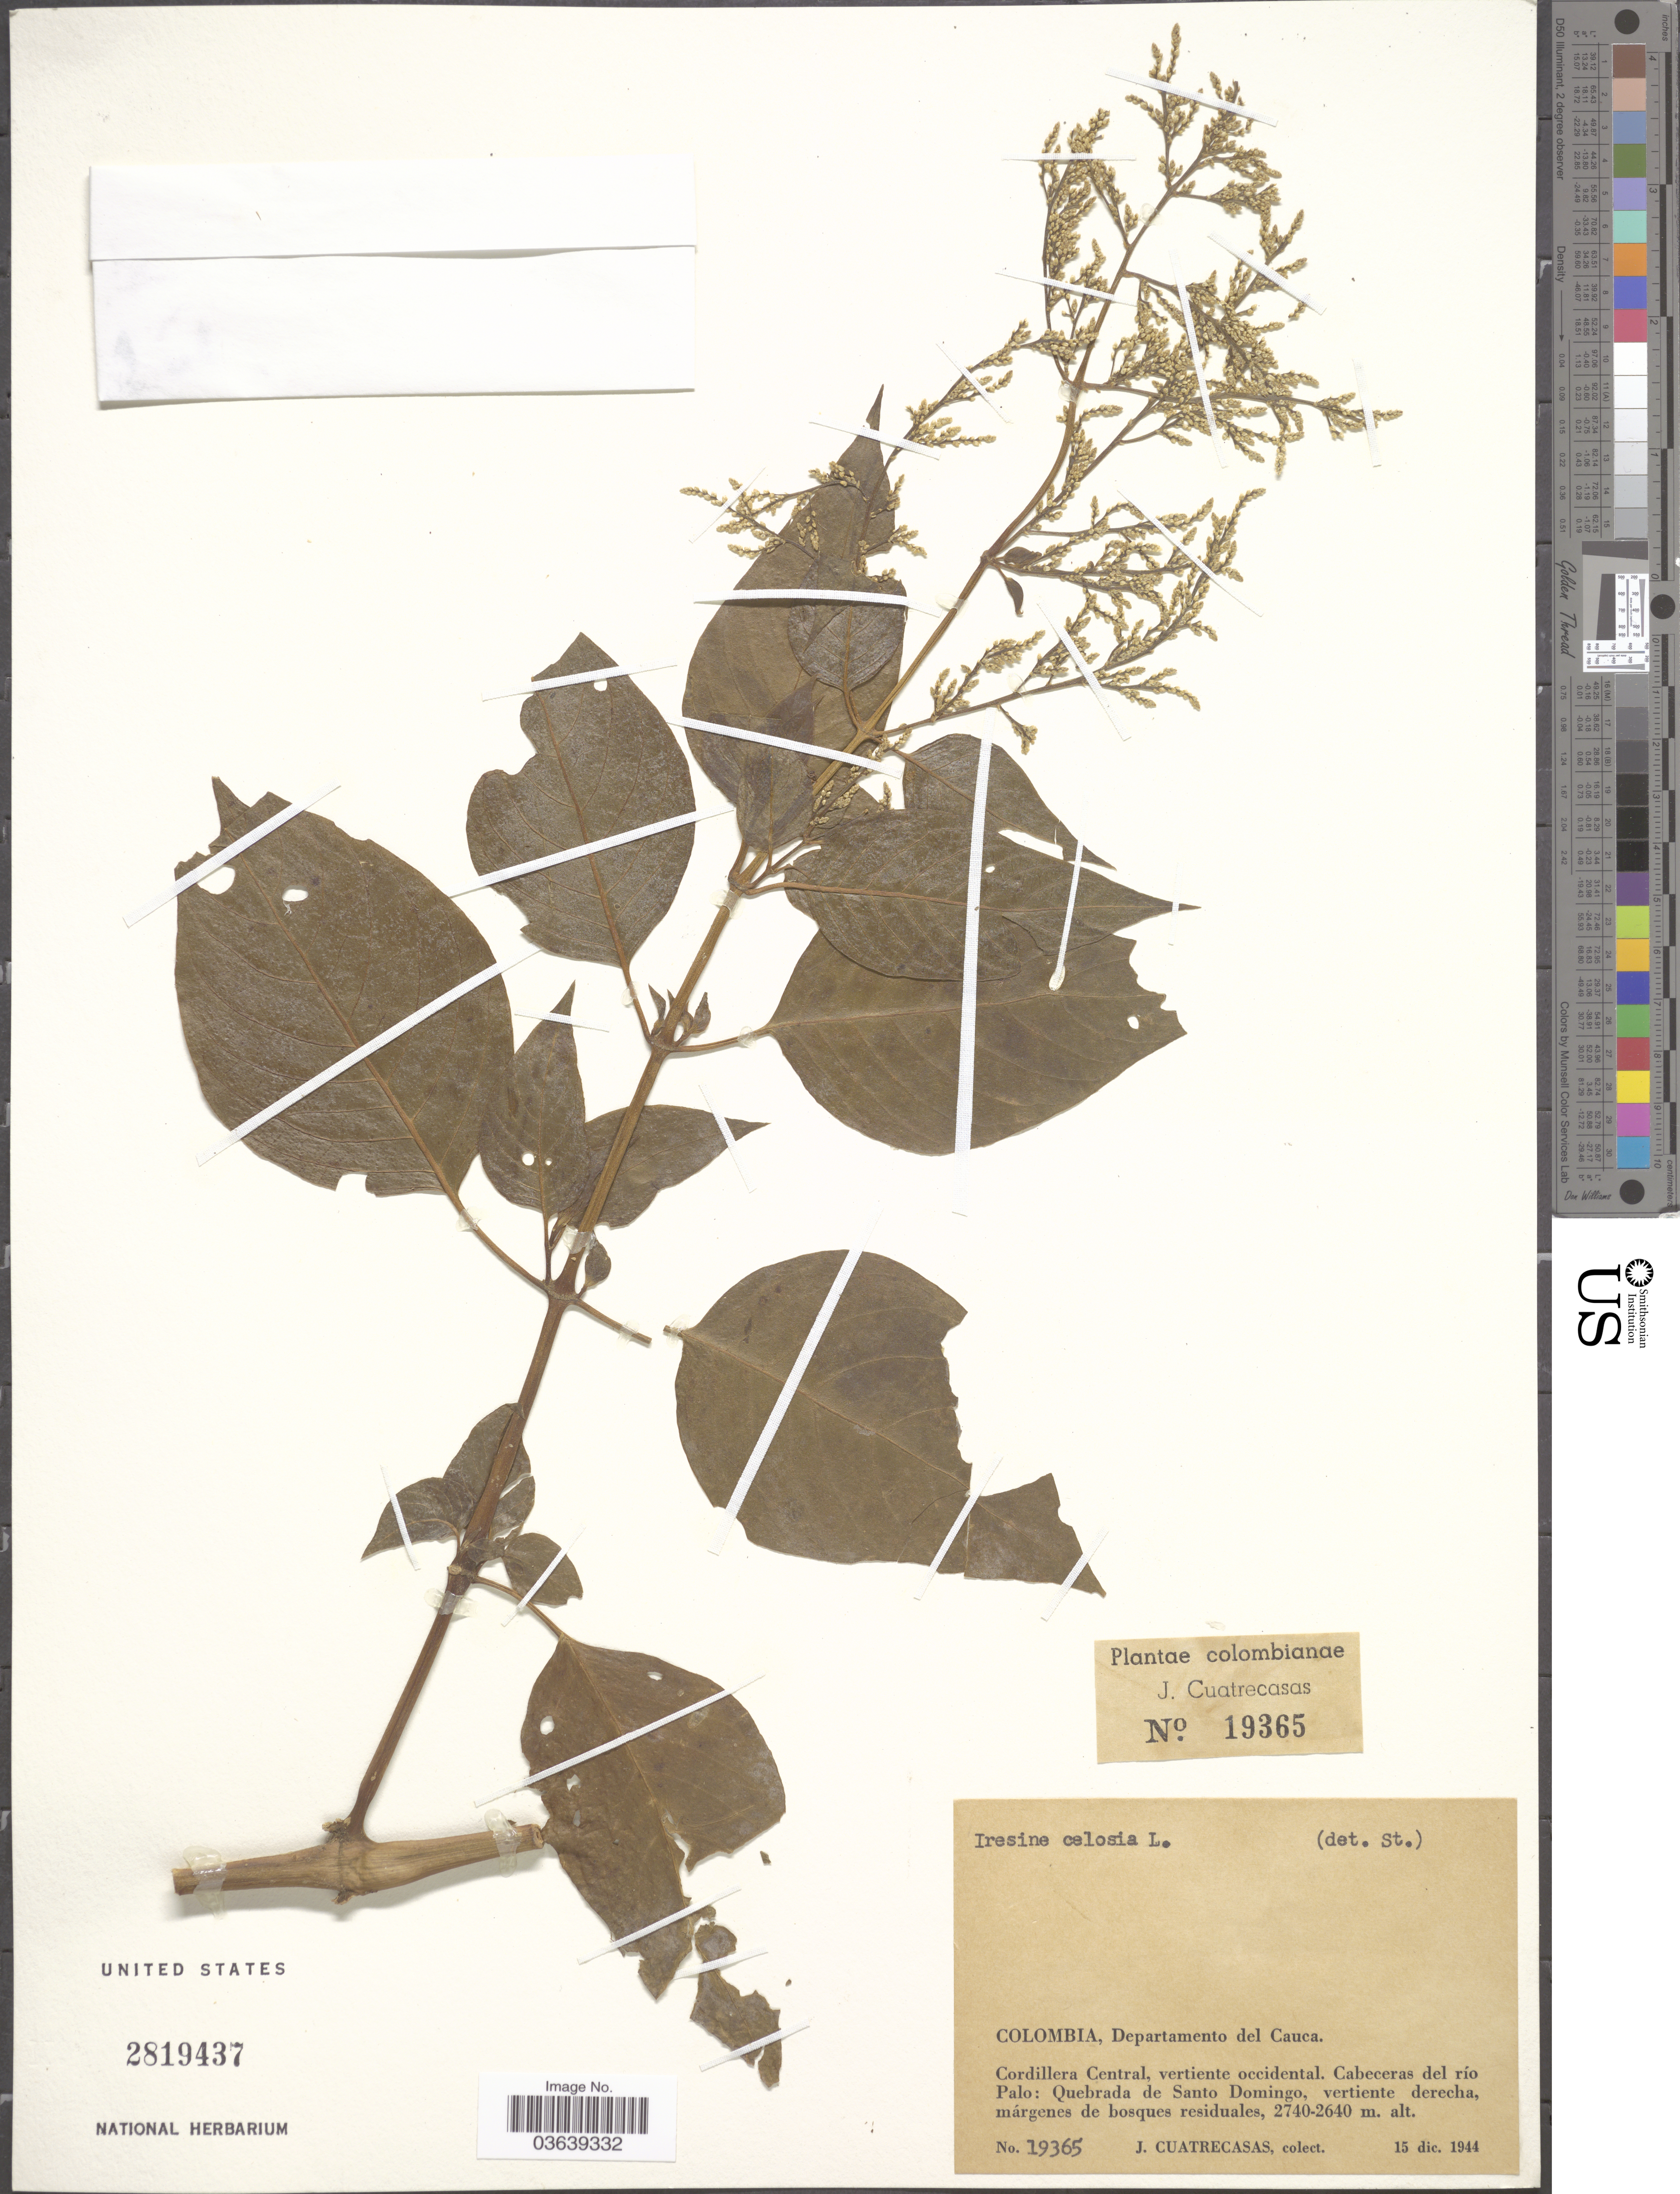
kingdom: Plantae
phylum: Tracheophyta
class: Magnoliopsida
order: Caryophyllales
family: Amaranthaceae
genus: Iresine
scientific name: Iresine celosia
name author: L.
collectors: J. Cuatrecasas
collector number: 19365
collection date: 1944-12-15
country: Colombia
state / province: Cauca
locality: Departamento del Cauca. Cordillera Central, vertiente occidental. Cabeceras del río Palo: Quebrada de Santo Domingo, vertiente derecha, márgenes de bosques residuales.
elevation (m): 2640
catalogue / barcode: US 2819437